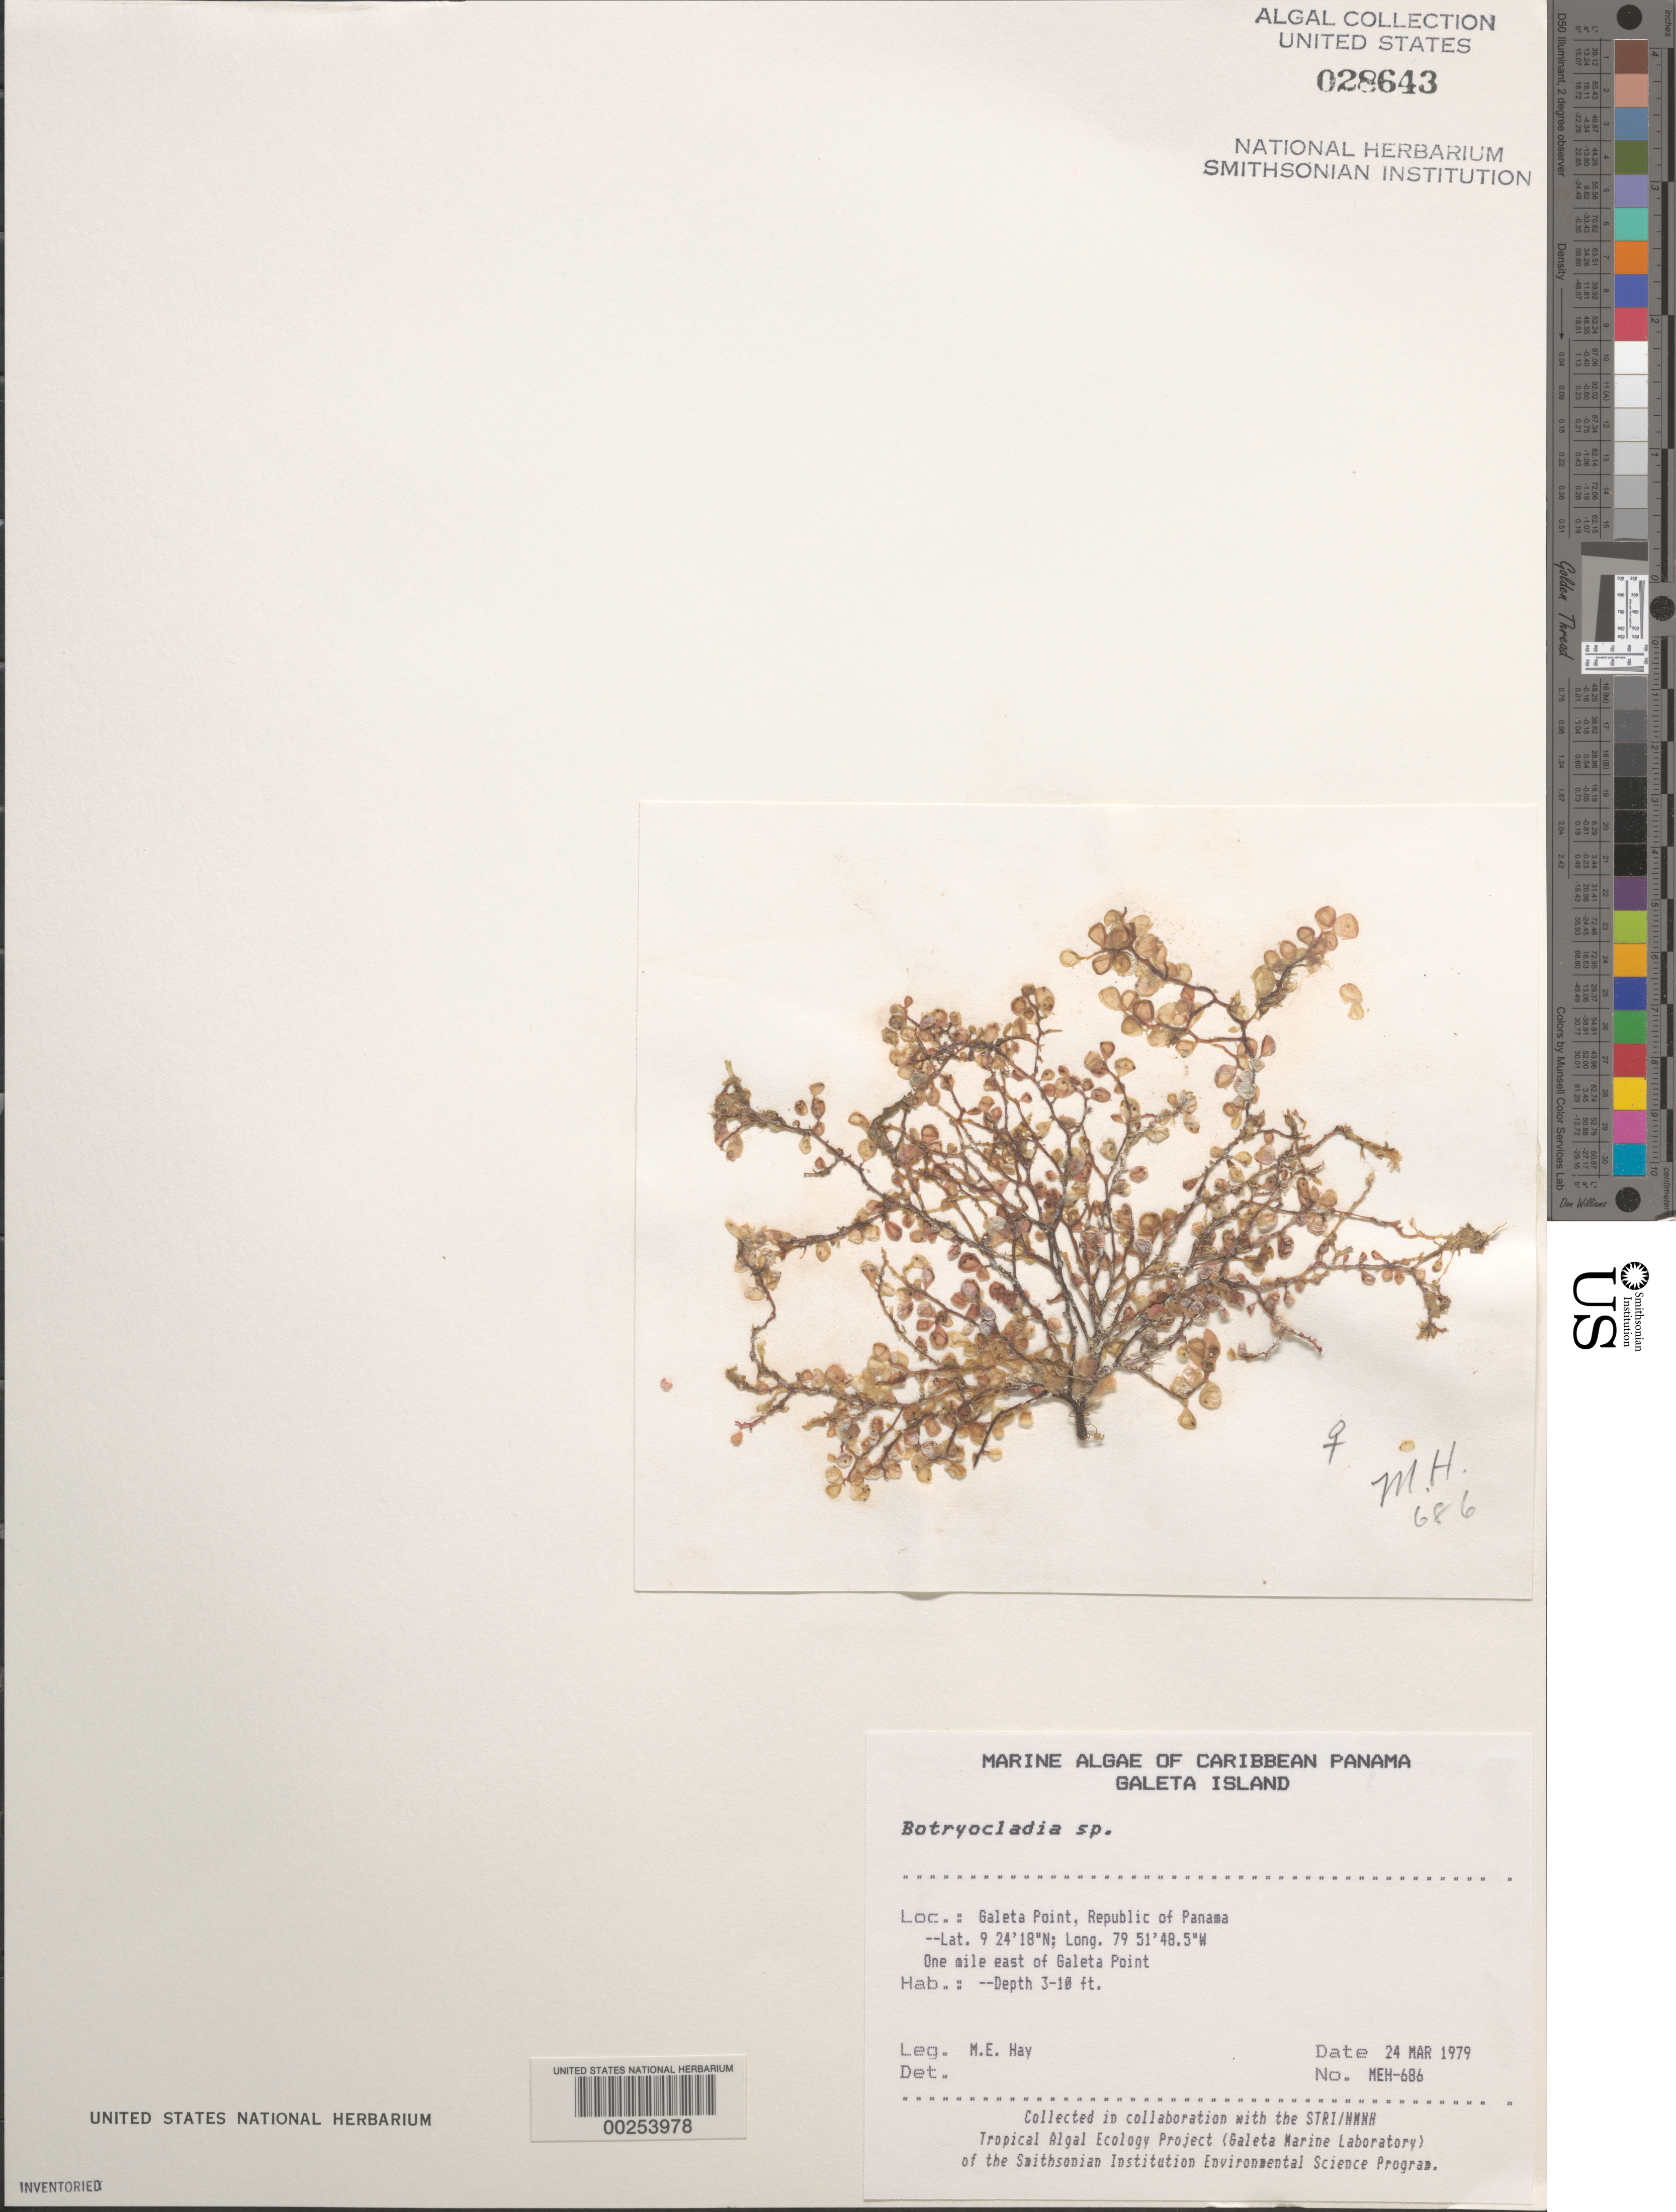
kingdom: Plantae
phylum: Rhodophyta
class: Florideophyceae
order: Rhodymeniales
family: Rhodymeniaceae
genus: Botryocladia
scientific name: Botryocladia sp.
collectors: M. E. Hay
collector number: MEH-686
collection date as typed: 24 Mar 1979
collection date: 1979-03-24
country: Panama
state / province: Colón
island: Galeta Island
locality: Galeta Point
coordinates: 9 24' 18" N, 79 51' 48.5" W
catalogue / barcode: US 28643